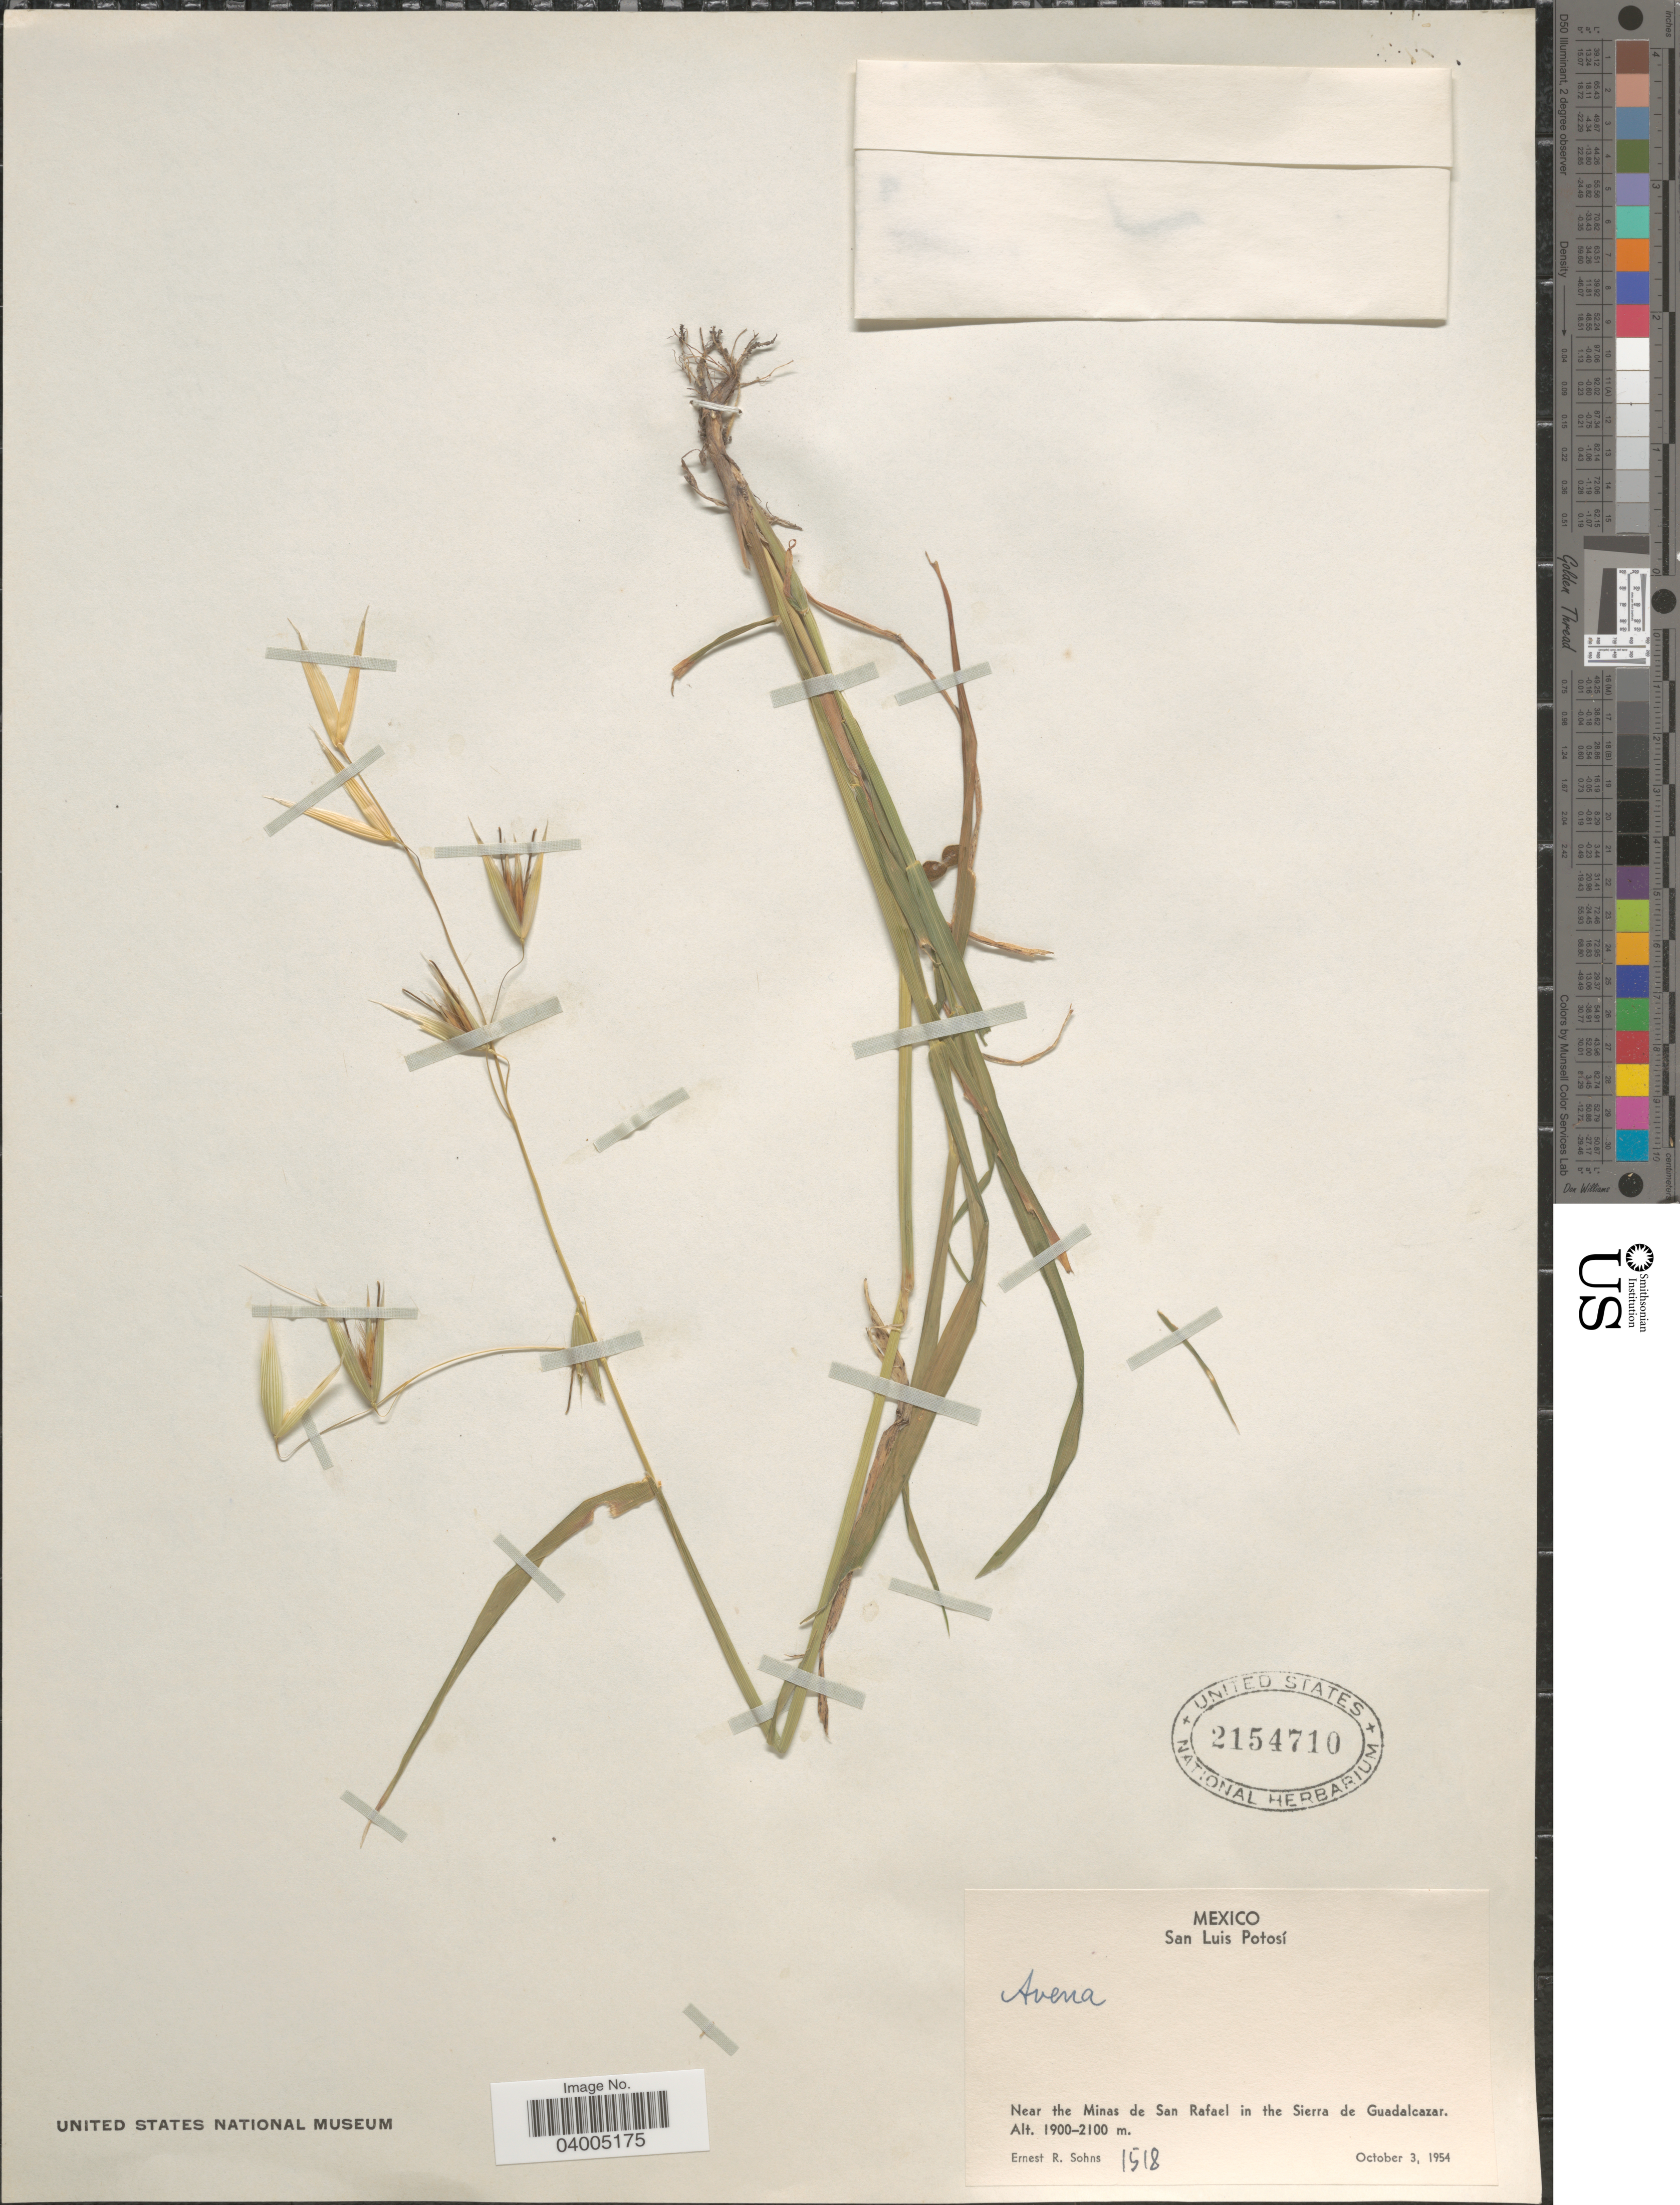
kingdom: Plantae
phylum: Tracheophyta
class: Liliopsida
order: Poales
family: Poaceae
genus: Avena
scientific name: Avena sterilis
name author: L.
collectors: E. R. Sohns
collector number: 1518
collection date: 1954-10-03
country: Mexico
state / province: San Luis Potosí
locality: Near the Minas de San Rafael in the Sierra de Guadalcazar.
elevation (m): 1900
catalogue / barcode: US 2154710